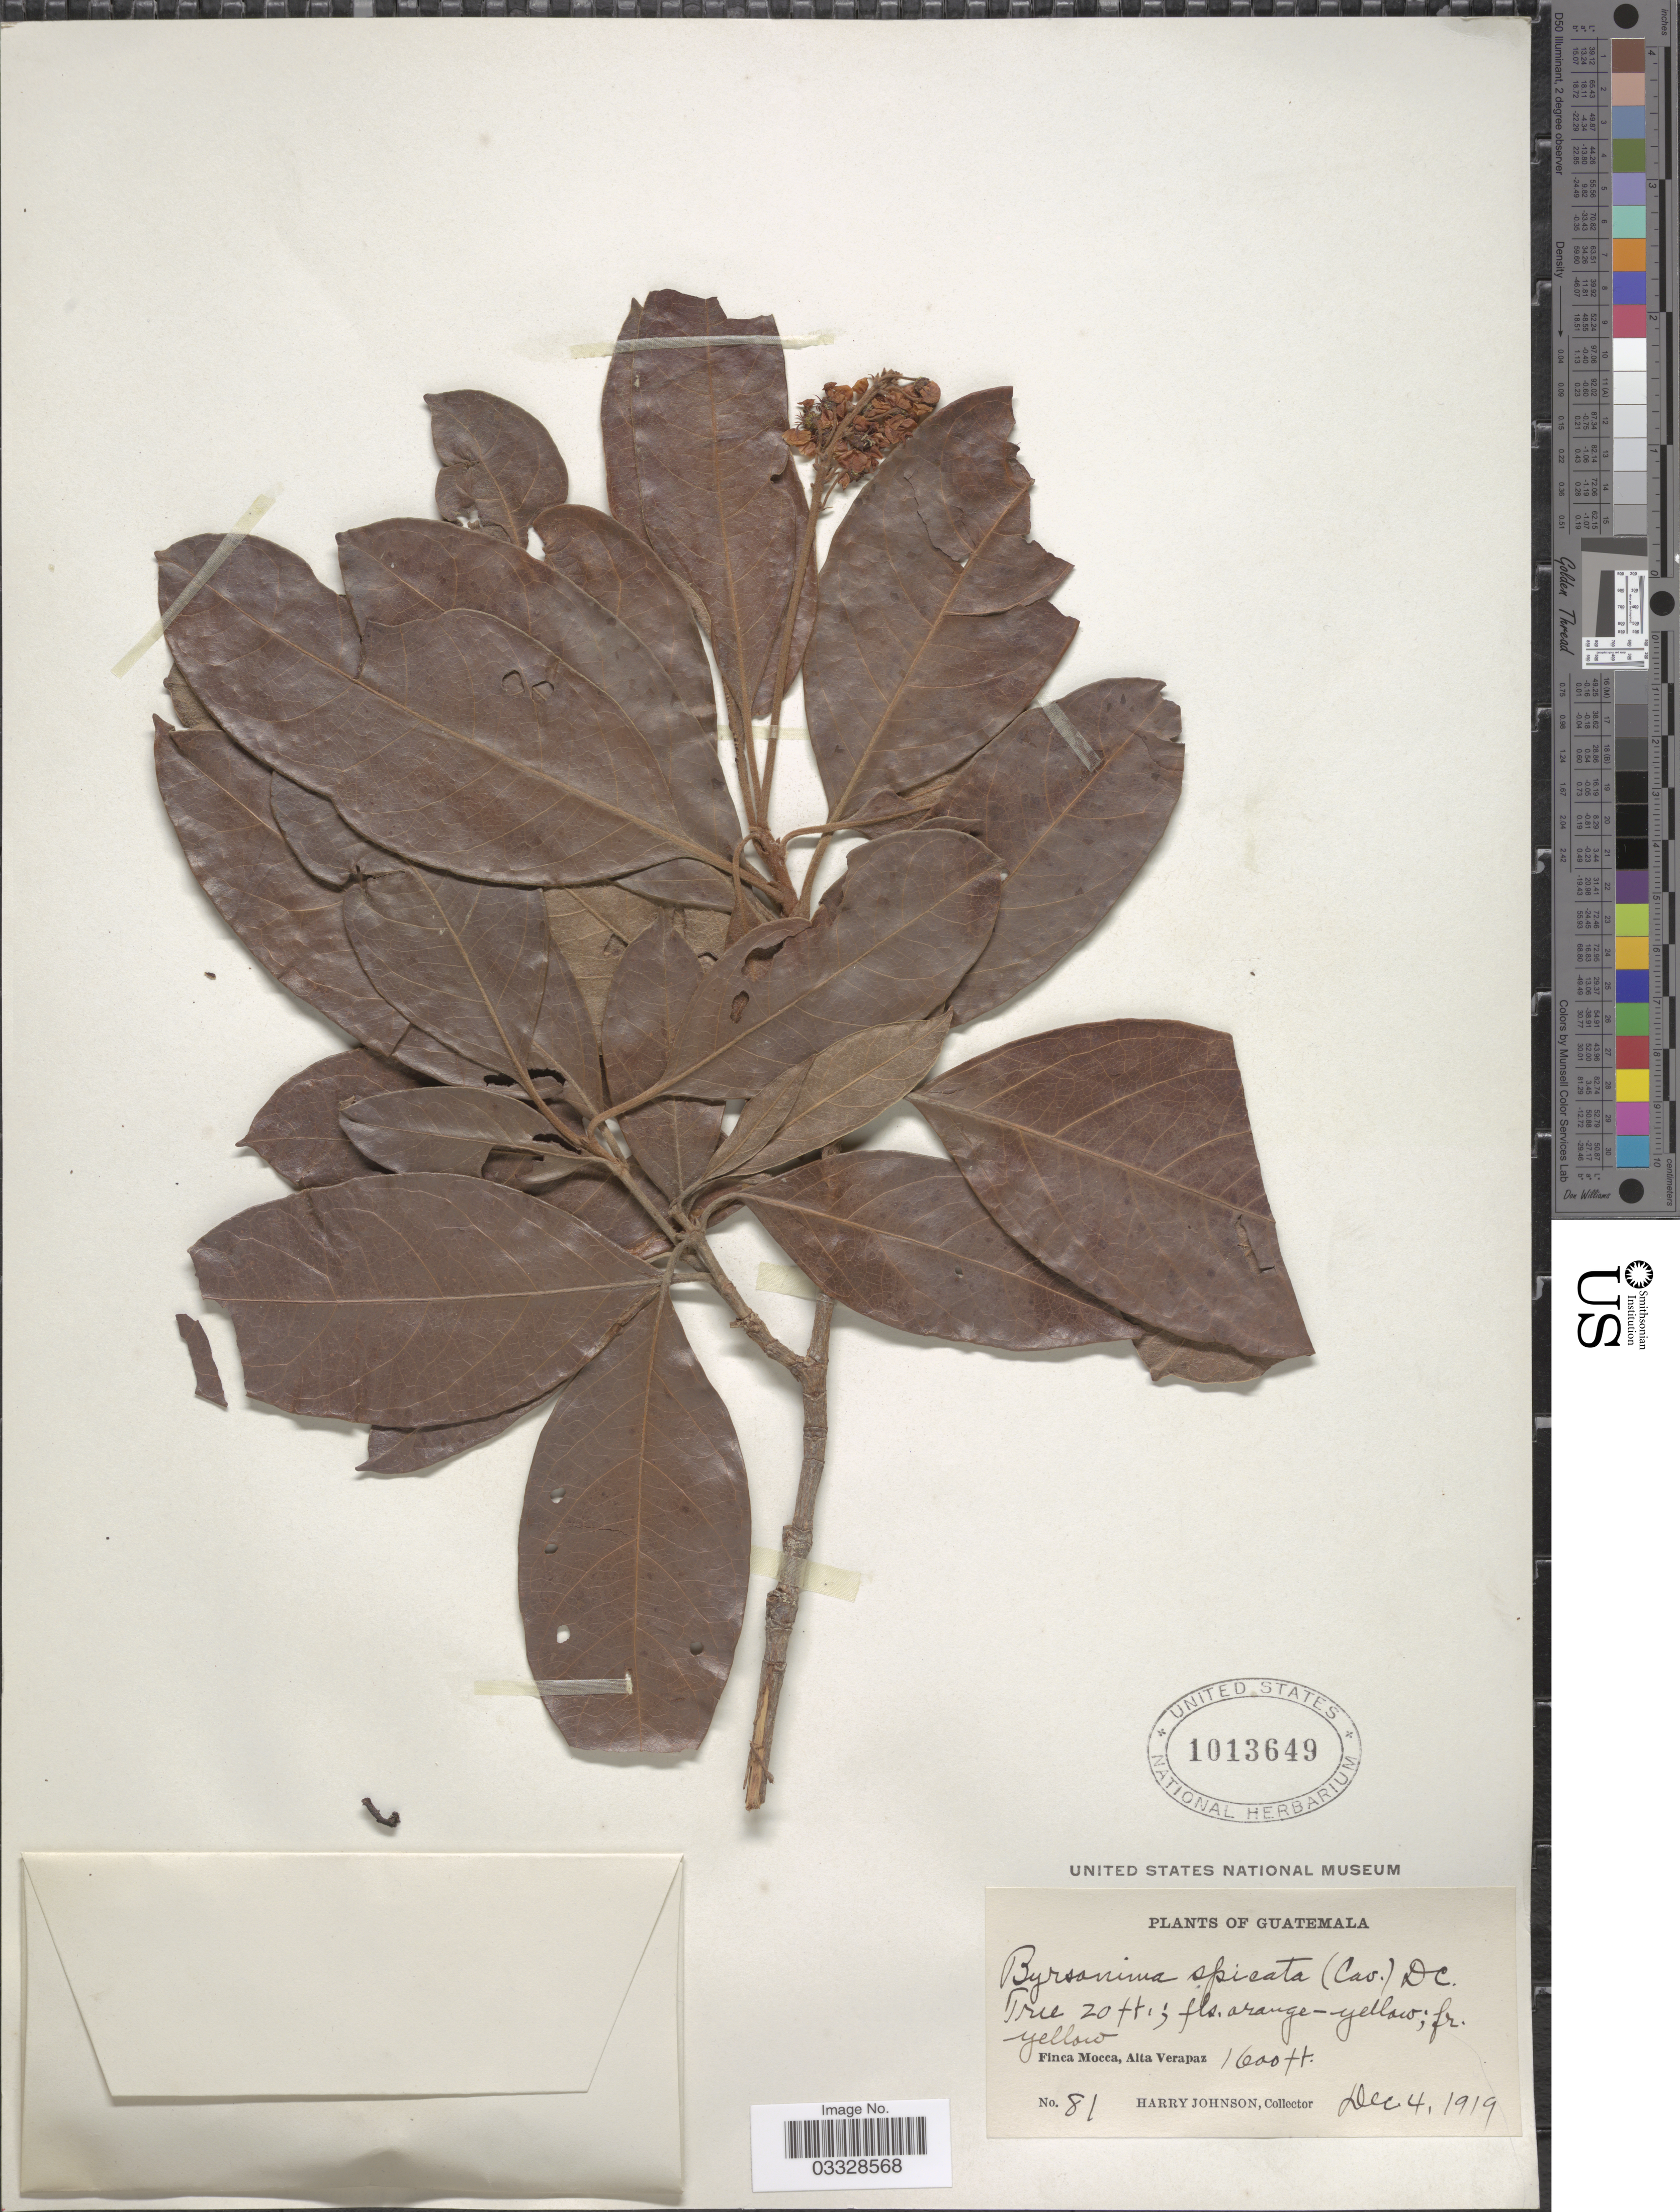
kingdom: Plantae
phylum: Tracheophyta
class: Magnoliopsida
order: Malpighiales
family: Malpighiaceae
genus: Byrsonima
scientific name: Byrsonima crassifolia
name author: (L.) Kunth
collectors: H. Johnson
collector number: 81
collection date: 1919-12-04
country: Guatemala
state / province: Alta Verapaz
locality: Finca Mocca, Alta Verapaz.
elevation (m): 488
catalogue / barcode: US 1013649